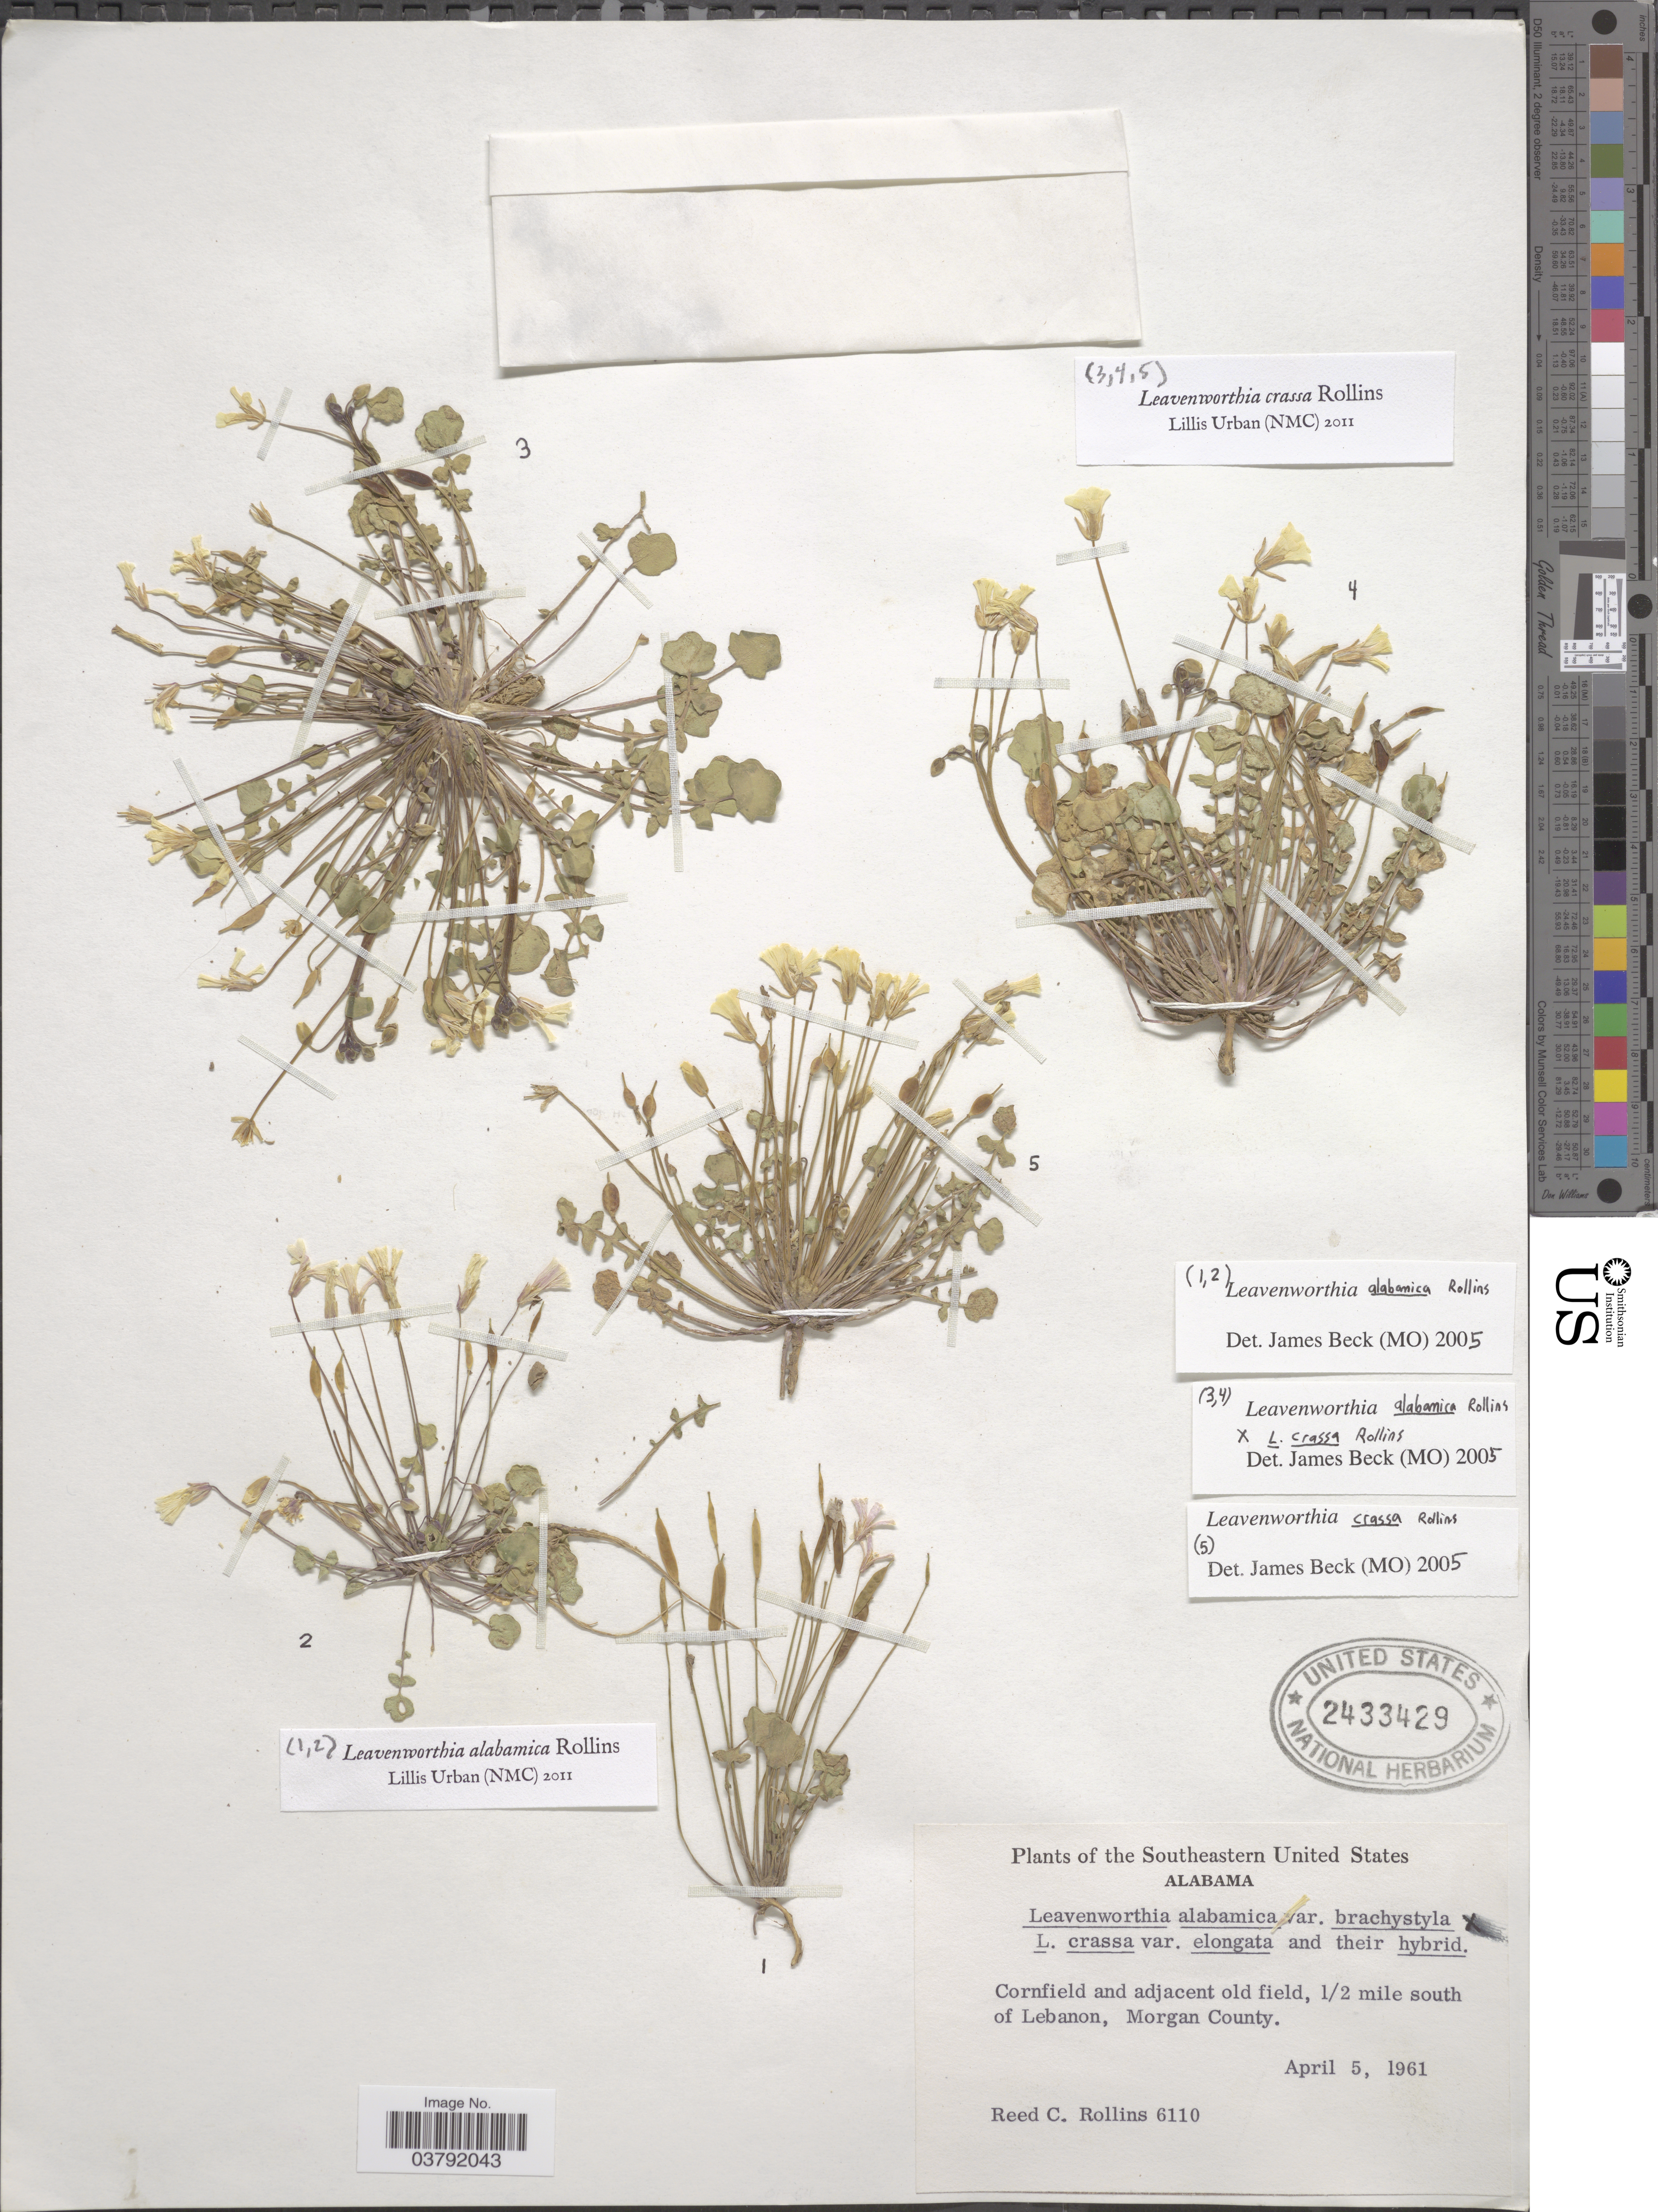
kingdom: Plantae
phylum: Tracheophyta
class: Magnoliopsida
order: Brassicales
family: Brassicaceae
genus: Leavenworthia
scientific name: Leavenworthia alabamica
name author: Rollins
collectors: R. C. Rollins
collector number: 6110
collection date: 1961-04-05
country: United States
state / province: Alabama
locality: Southeastern United States. 1/2 mile south of Lebanon, Morgan County.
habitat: cornfield and adjacent old field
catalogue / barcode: US 2433429